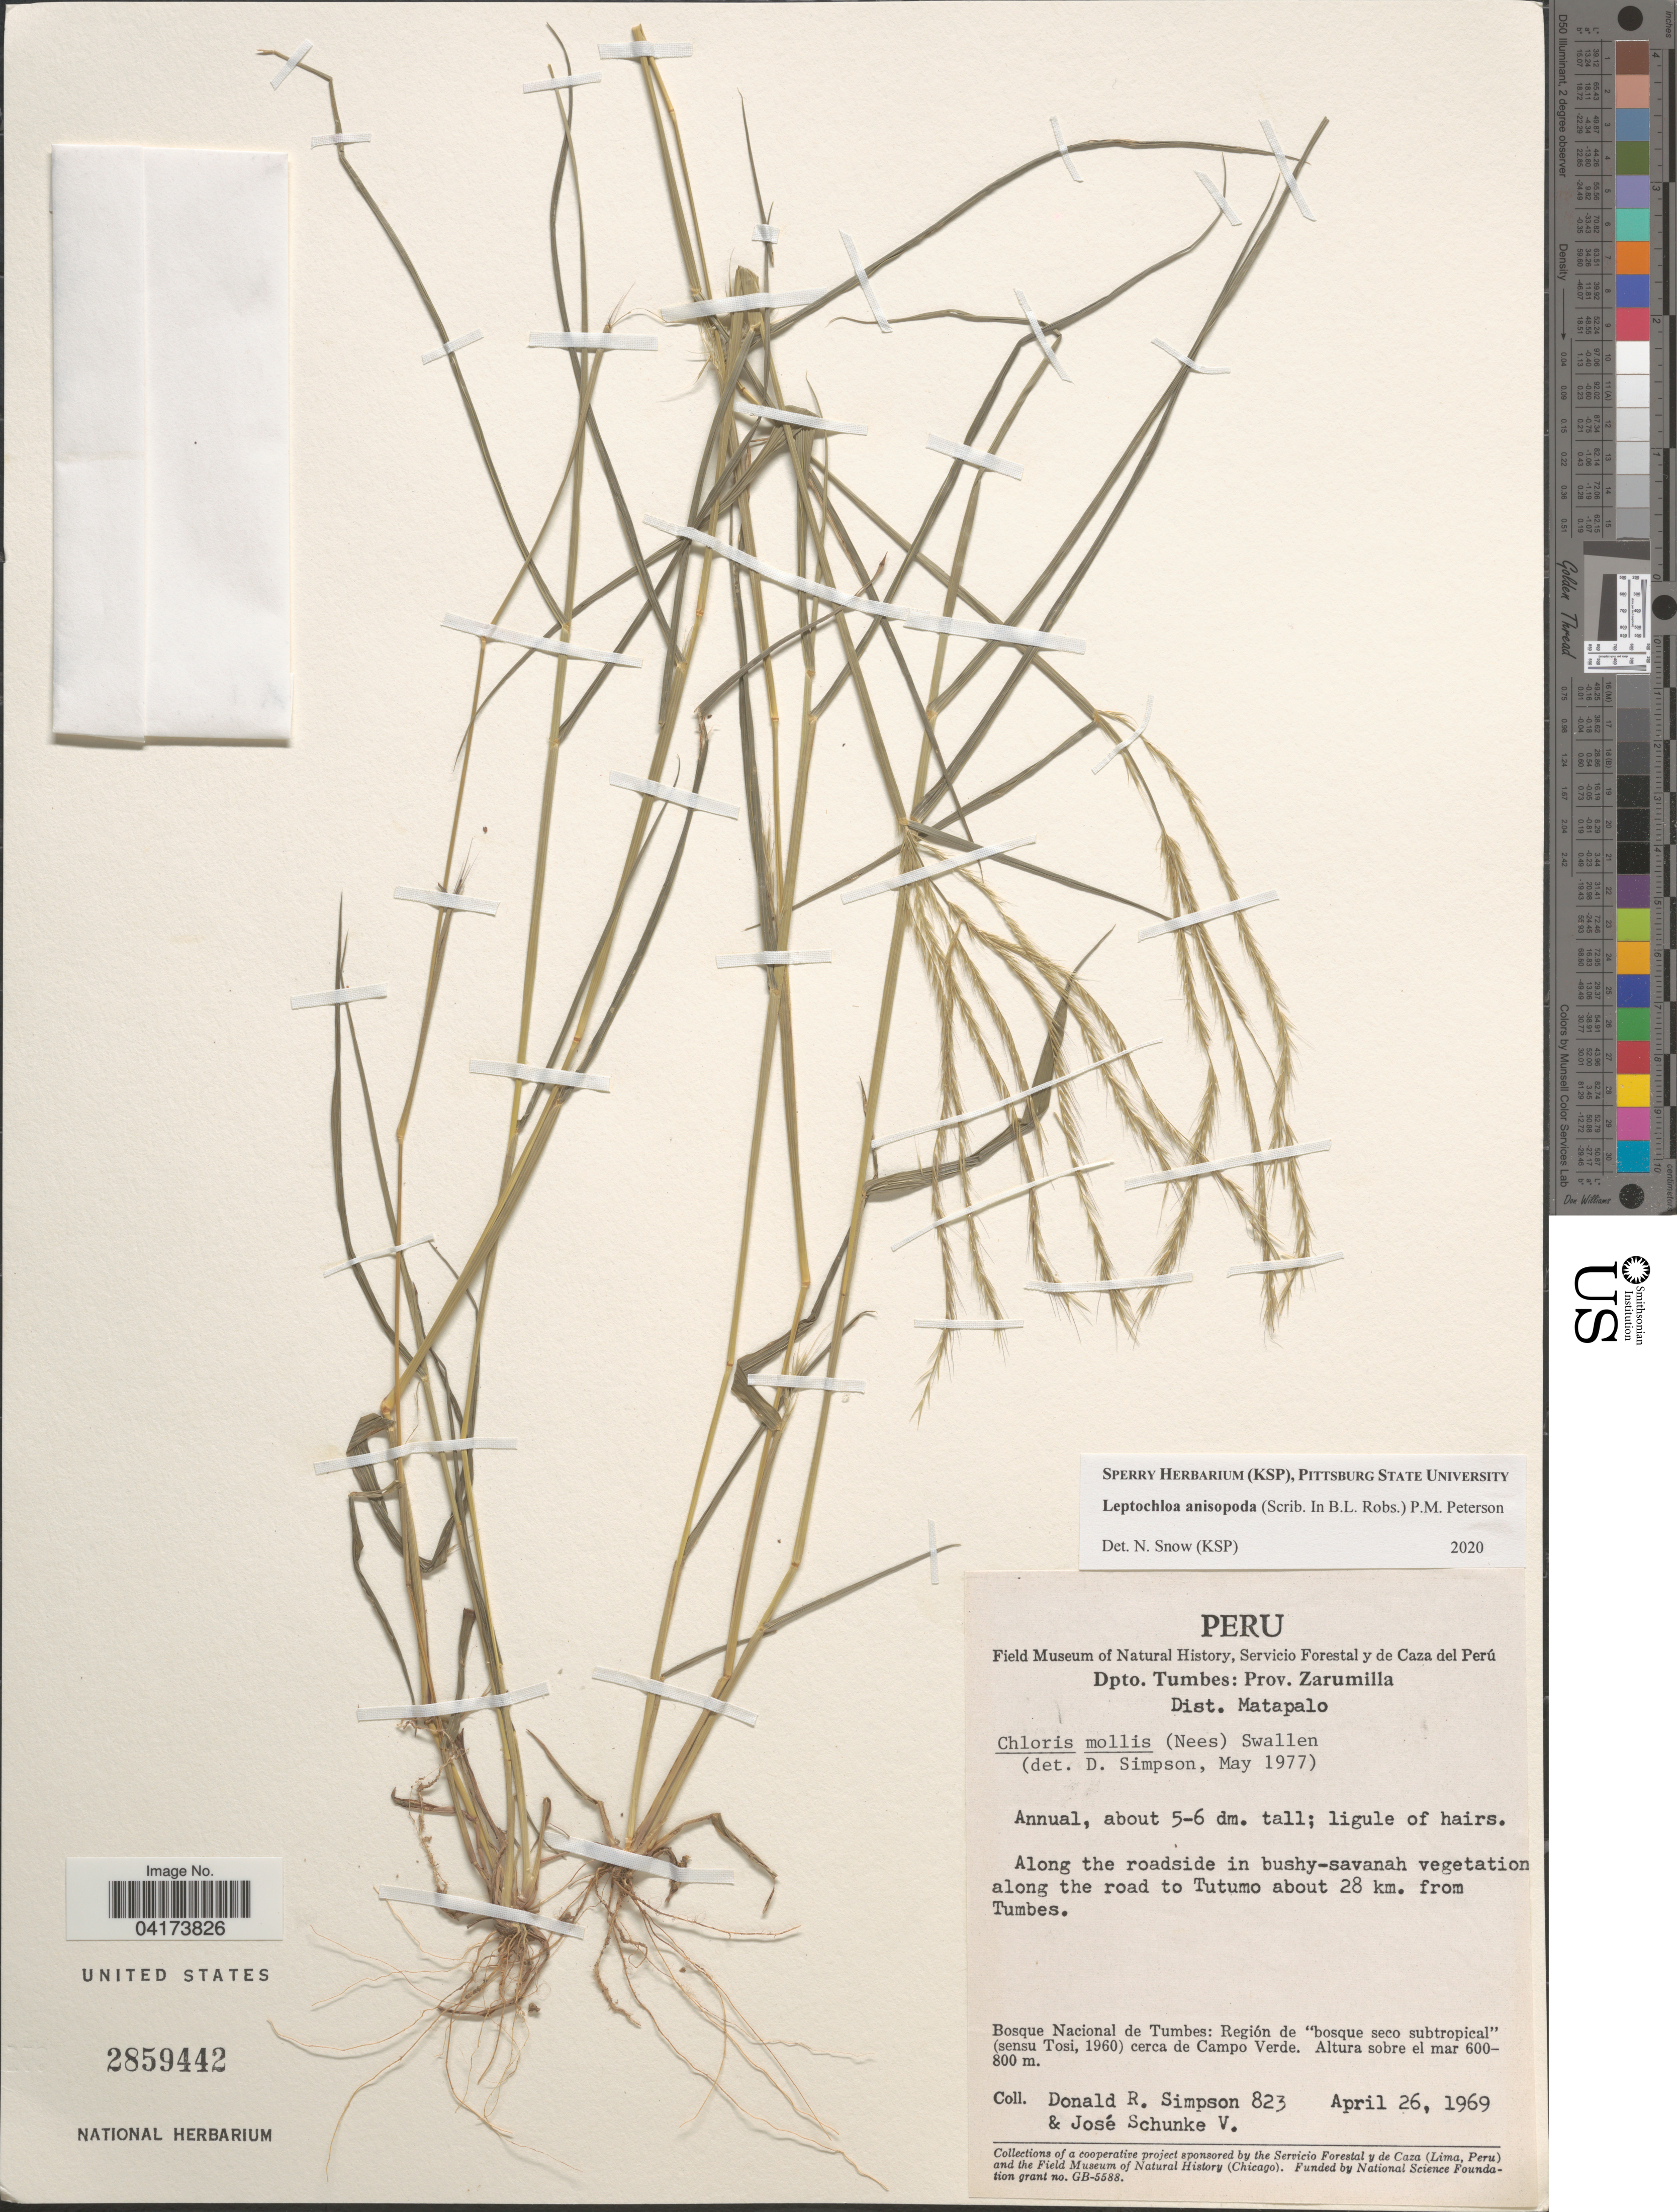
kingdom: Plantae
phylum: Tracheophyta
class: Liliopsida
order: Poales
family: Poaceae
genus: Leptochloa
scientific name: Leptochloa anisopoda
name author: (B.L. Rob. ex Scribn.) P.M. Peterson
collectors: D. R. Simpson & J. Schunke Vigo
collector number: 823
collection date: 1969-04-26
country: Peru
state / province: Tumbes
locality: Dpto. Tumbes: Prov. Zarumilla. Dist. Matapalo. Along the road to Tutumo about 28 km. from Tumbes. Bosque Nacional de Tumbes: Región de "bosque seco subtropical" (sensu Tosi, 1960) cerca de Campo Verde.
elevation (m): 600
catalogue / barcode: US 2859442